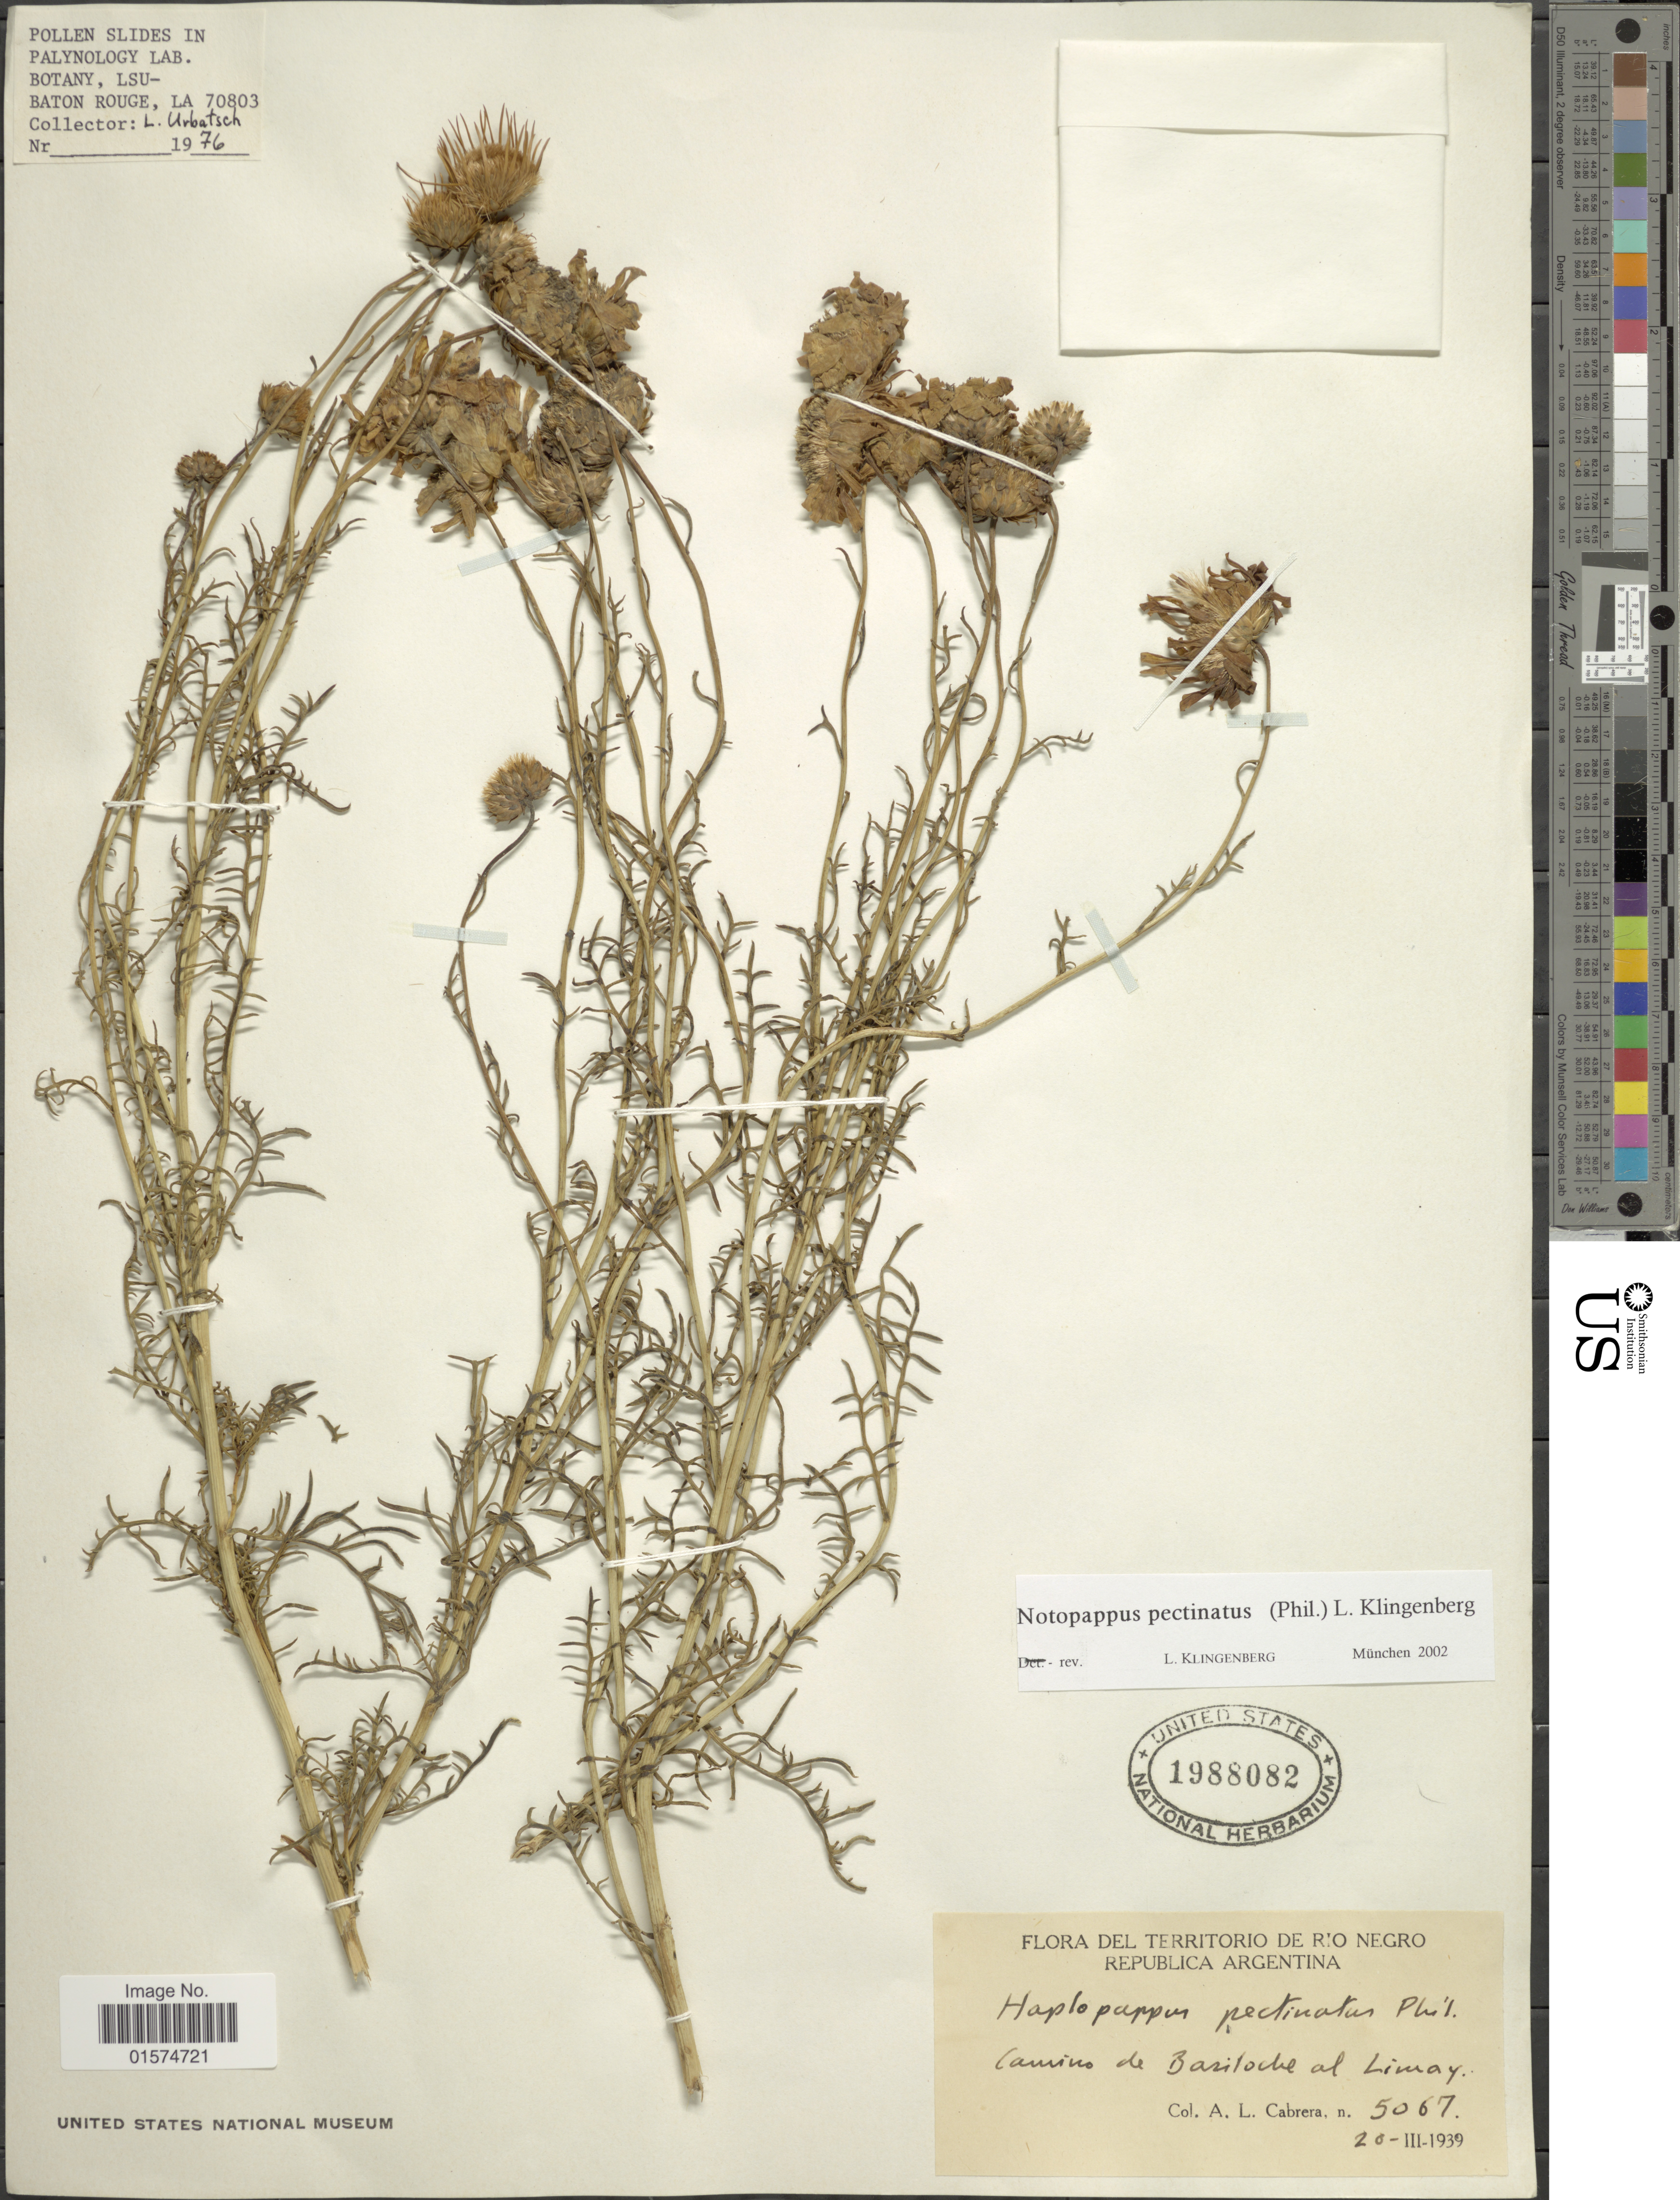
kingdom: Plantae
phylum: Tracheophyta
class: Magnoliopsida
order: Asterales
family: Asteraceae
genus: Notopappus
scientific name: Notopappus pectinatus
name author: (Phil.) Klingenb.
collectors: A. L. Cabrera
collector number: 5067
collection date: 1939-03-20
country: Argentina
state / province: Rio Negro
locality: Camino de Bariloche el Limay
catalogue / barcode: US 1988082